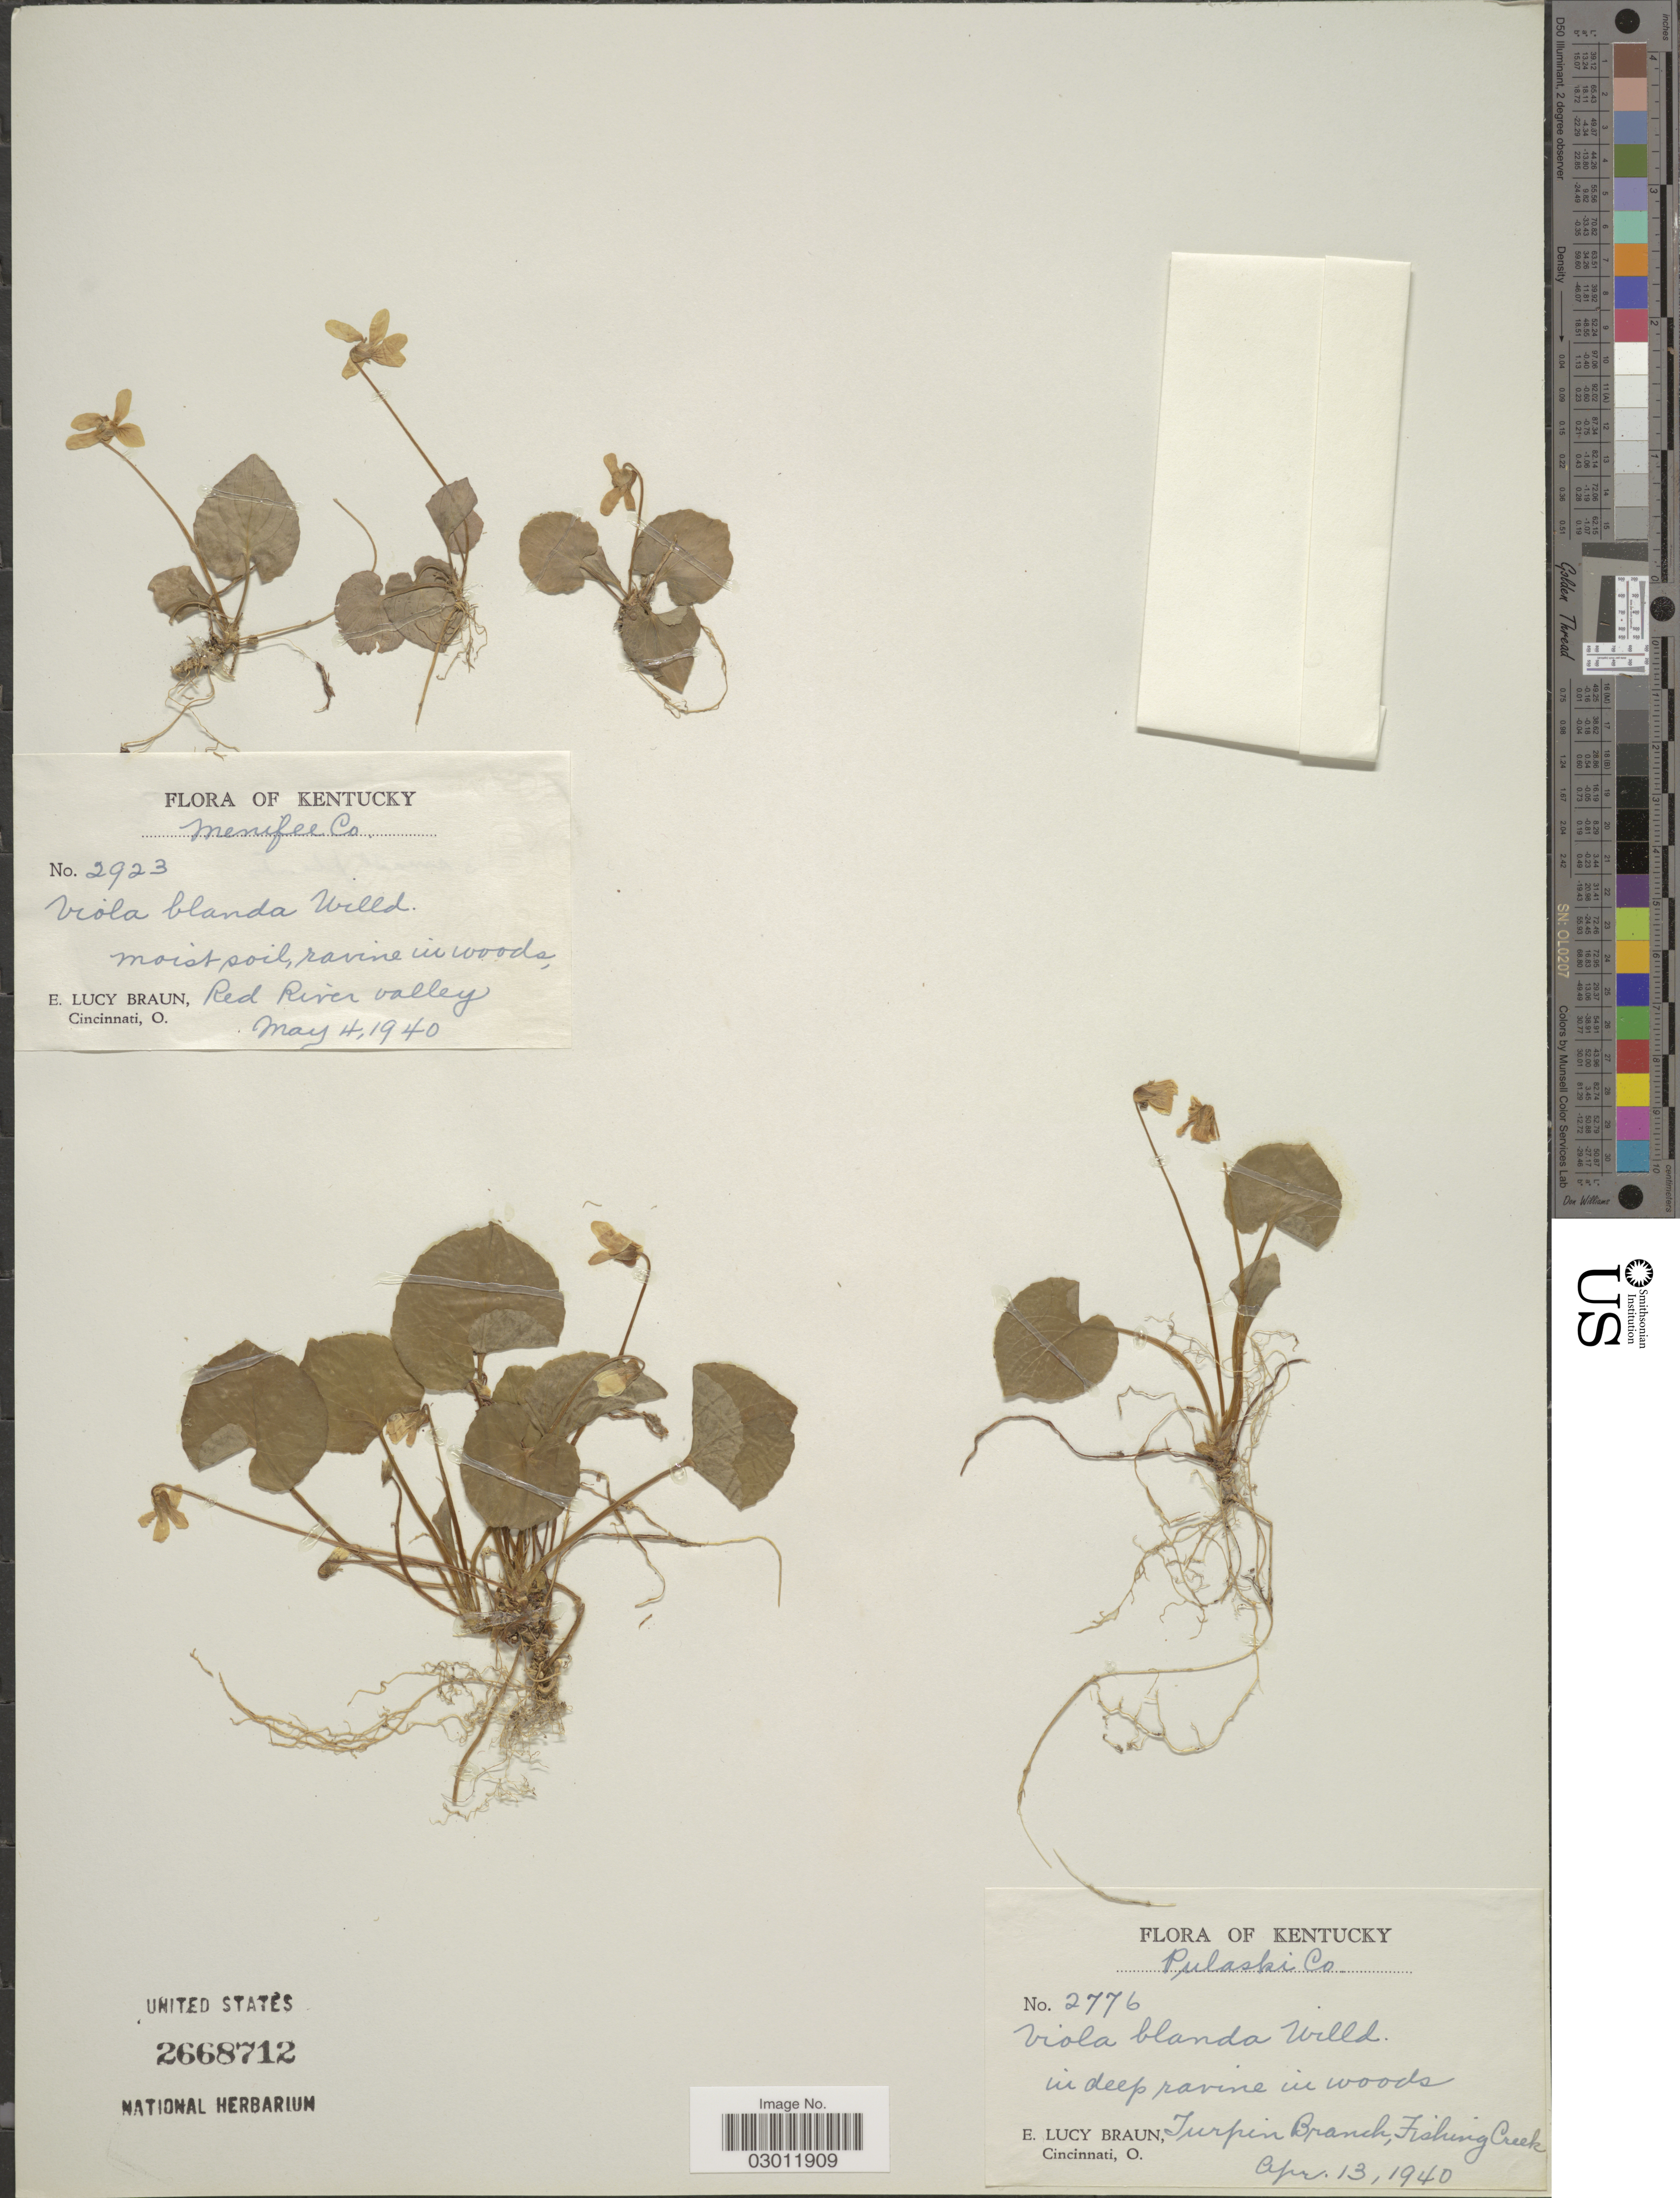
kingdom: Plantae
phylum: Tracheophyta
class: Magnoliopsida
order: Malpighiales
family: Violaceae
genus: Viola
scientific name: Viola blanda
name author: Willd.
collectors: E. L. Braun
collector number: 2776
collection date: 1940-04-13/1940-05-04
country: United States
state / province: Kentucky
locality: Pulaski Co. Turpin Branch, Fishing Creek. Menifee Co. Red River valley.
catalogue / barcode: US 2668712